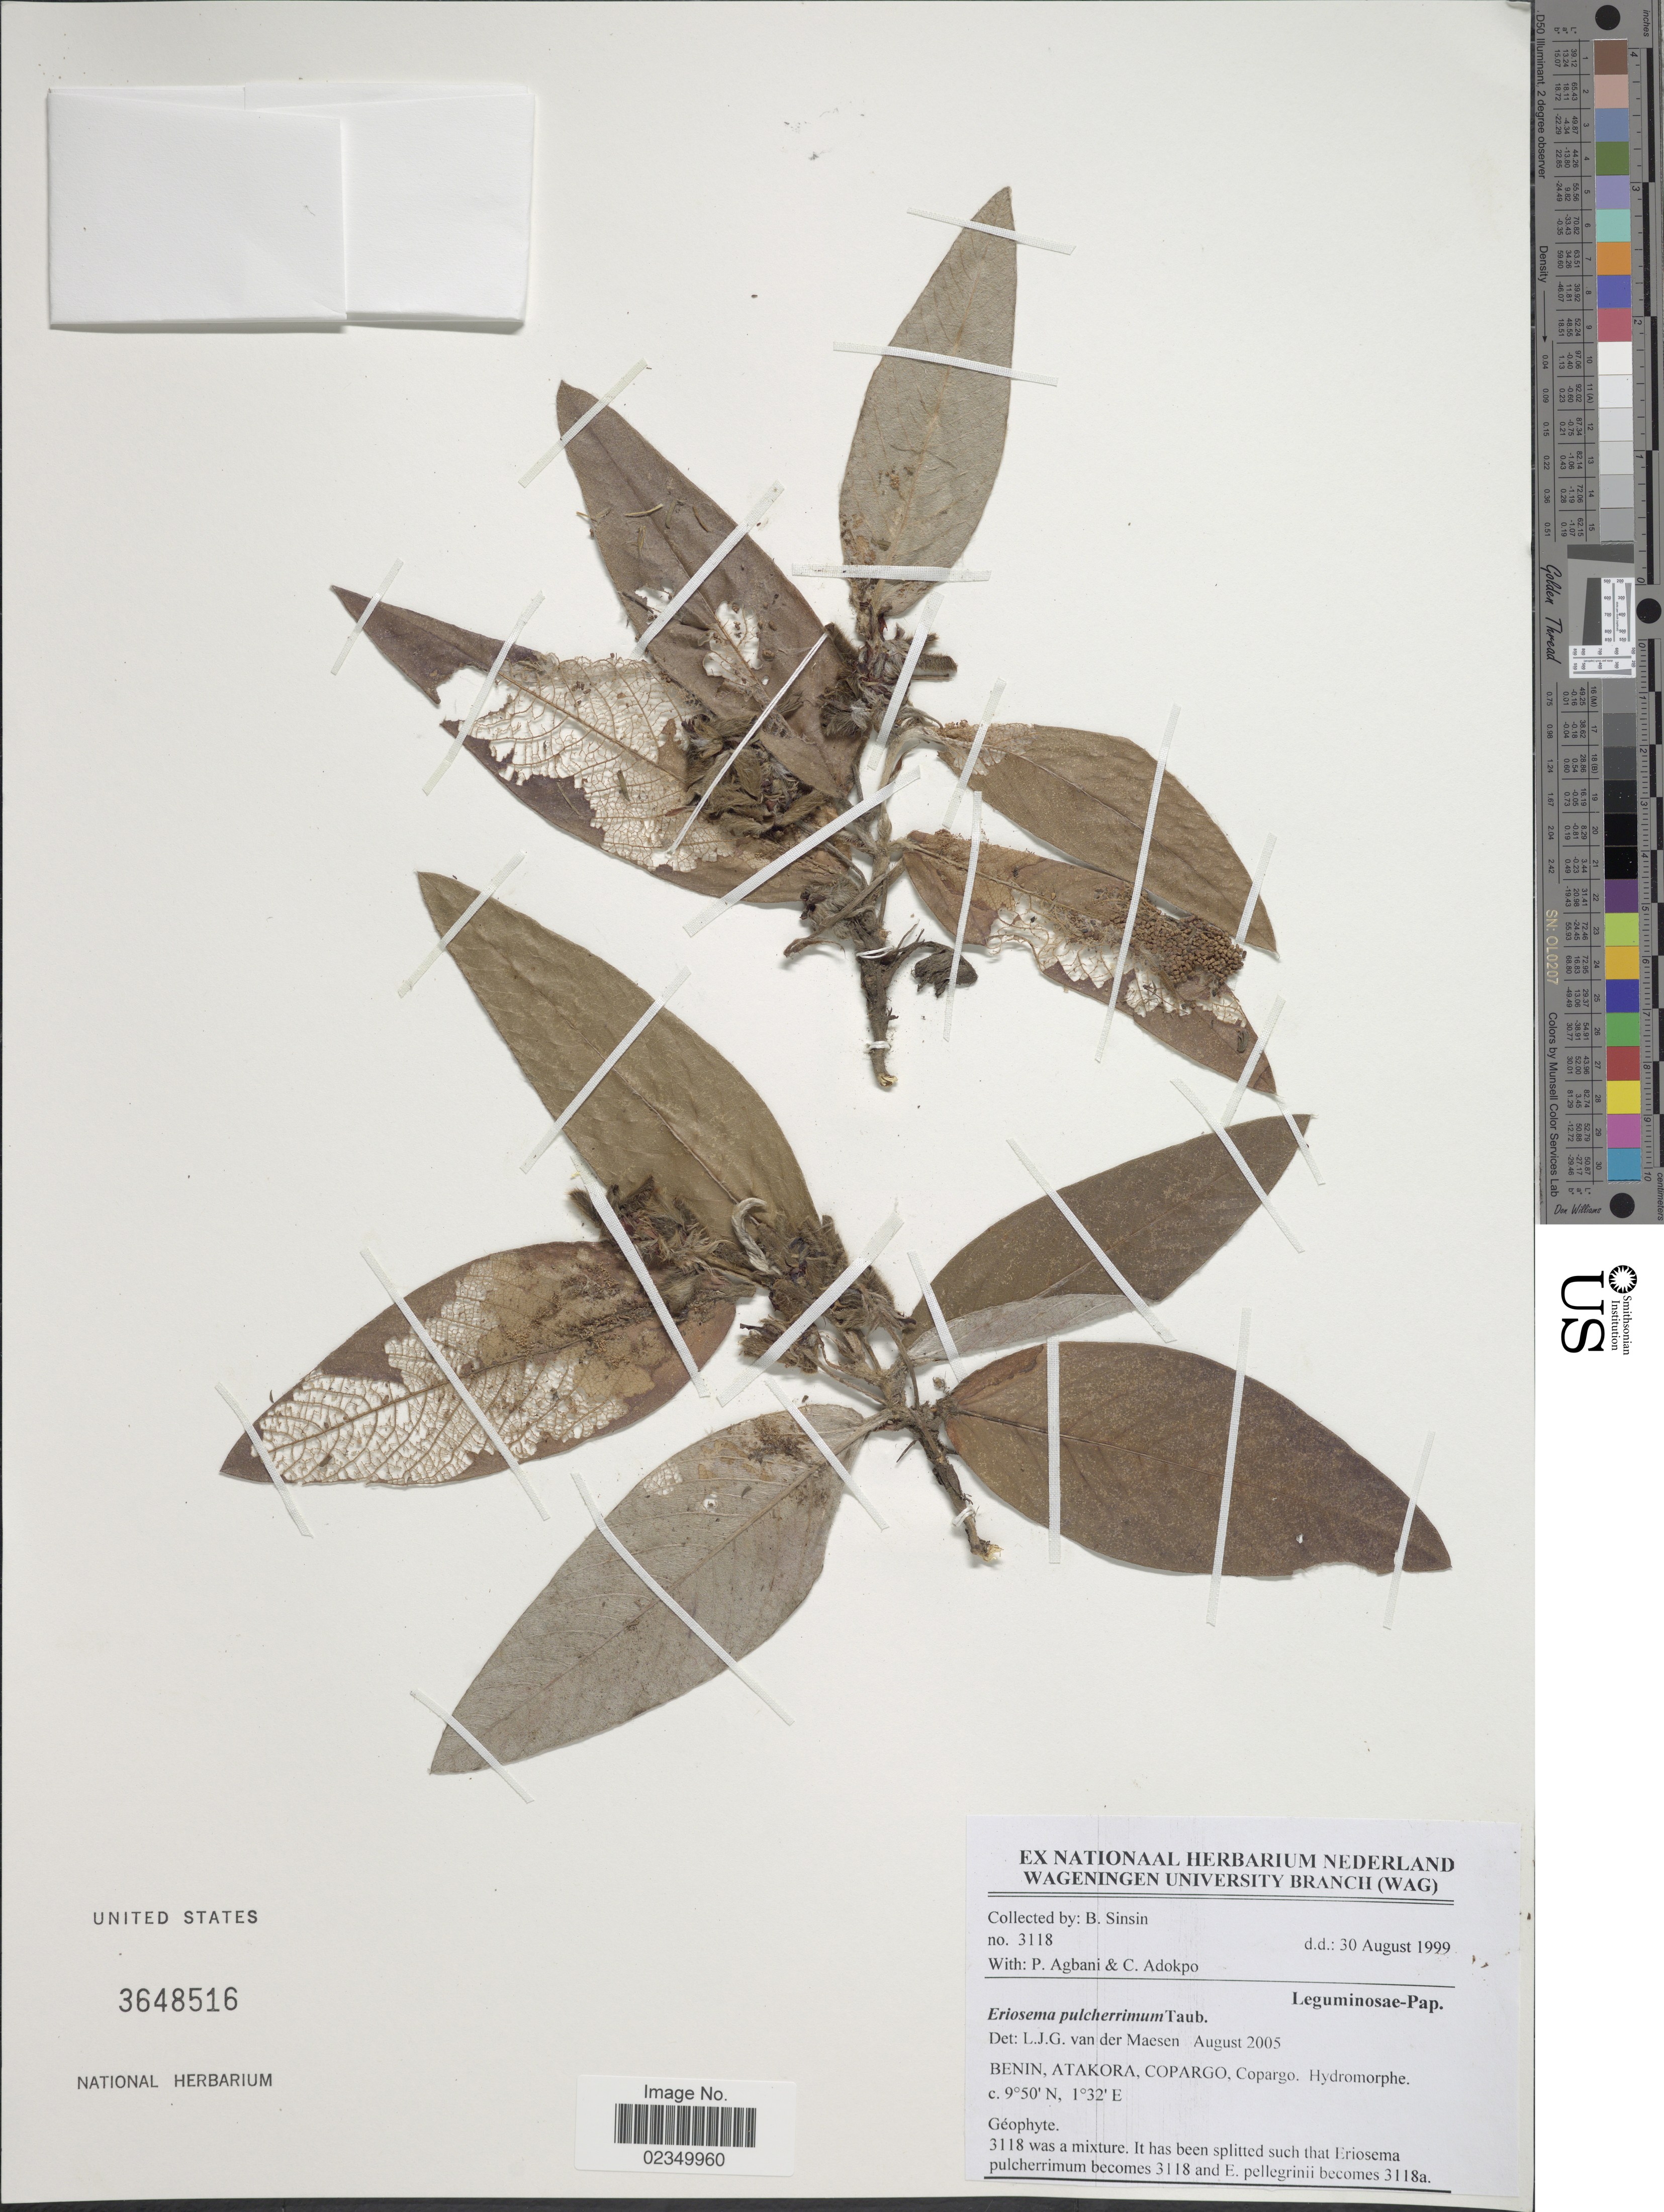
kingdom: Plantae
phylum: Tracheophyta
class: Magnoliopsida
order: Fabales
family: Fabaceae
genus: Eriosema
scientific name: Eriosema pulcherrimum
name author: Taub.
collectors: B. Sinsin, P. Agbani & C. Adokpo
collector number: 3118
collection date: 1999-08-30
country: Benin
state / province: Atakora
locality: Benin, Atakora, Copargo, Copargo.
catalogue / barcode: US 3648516